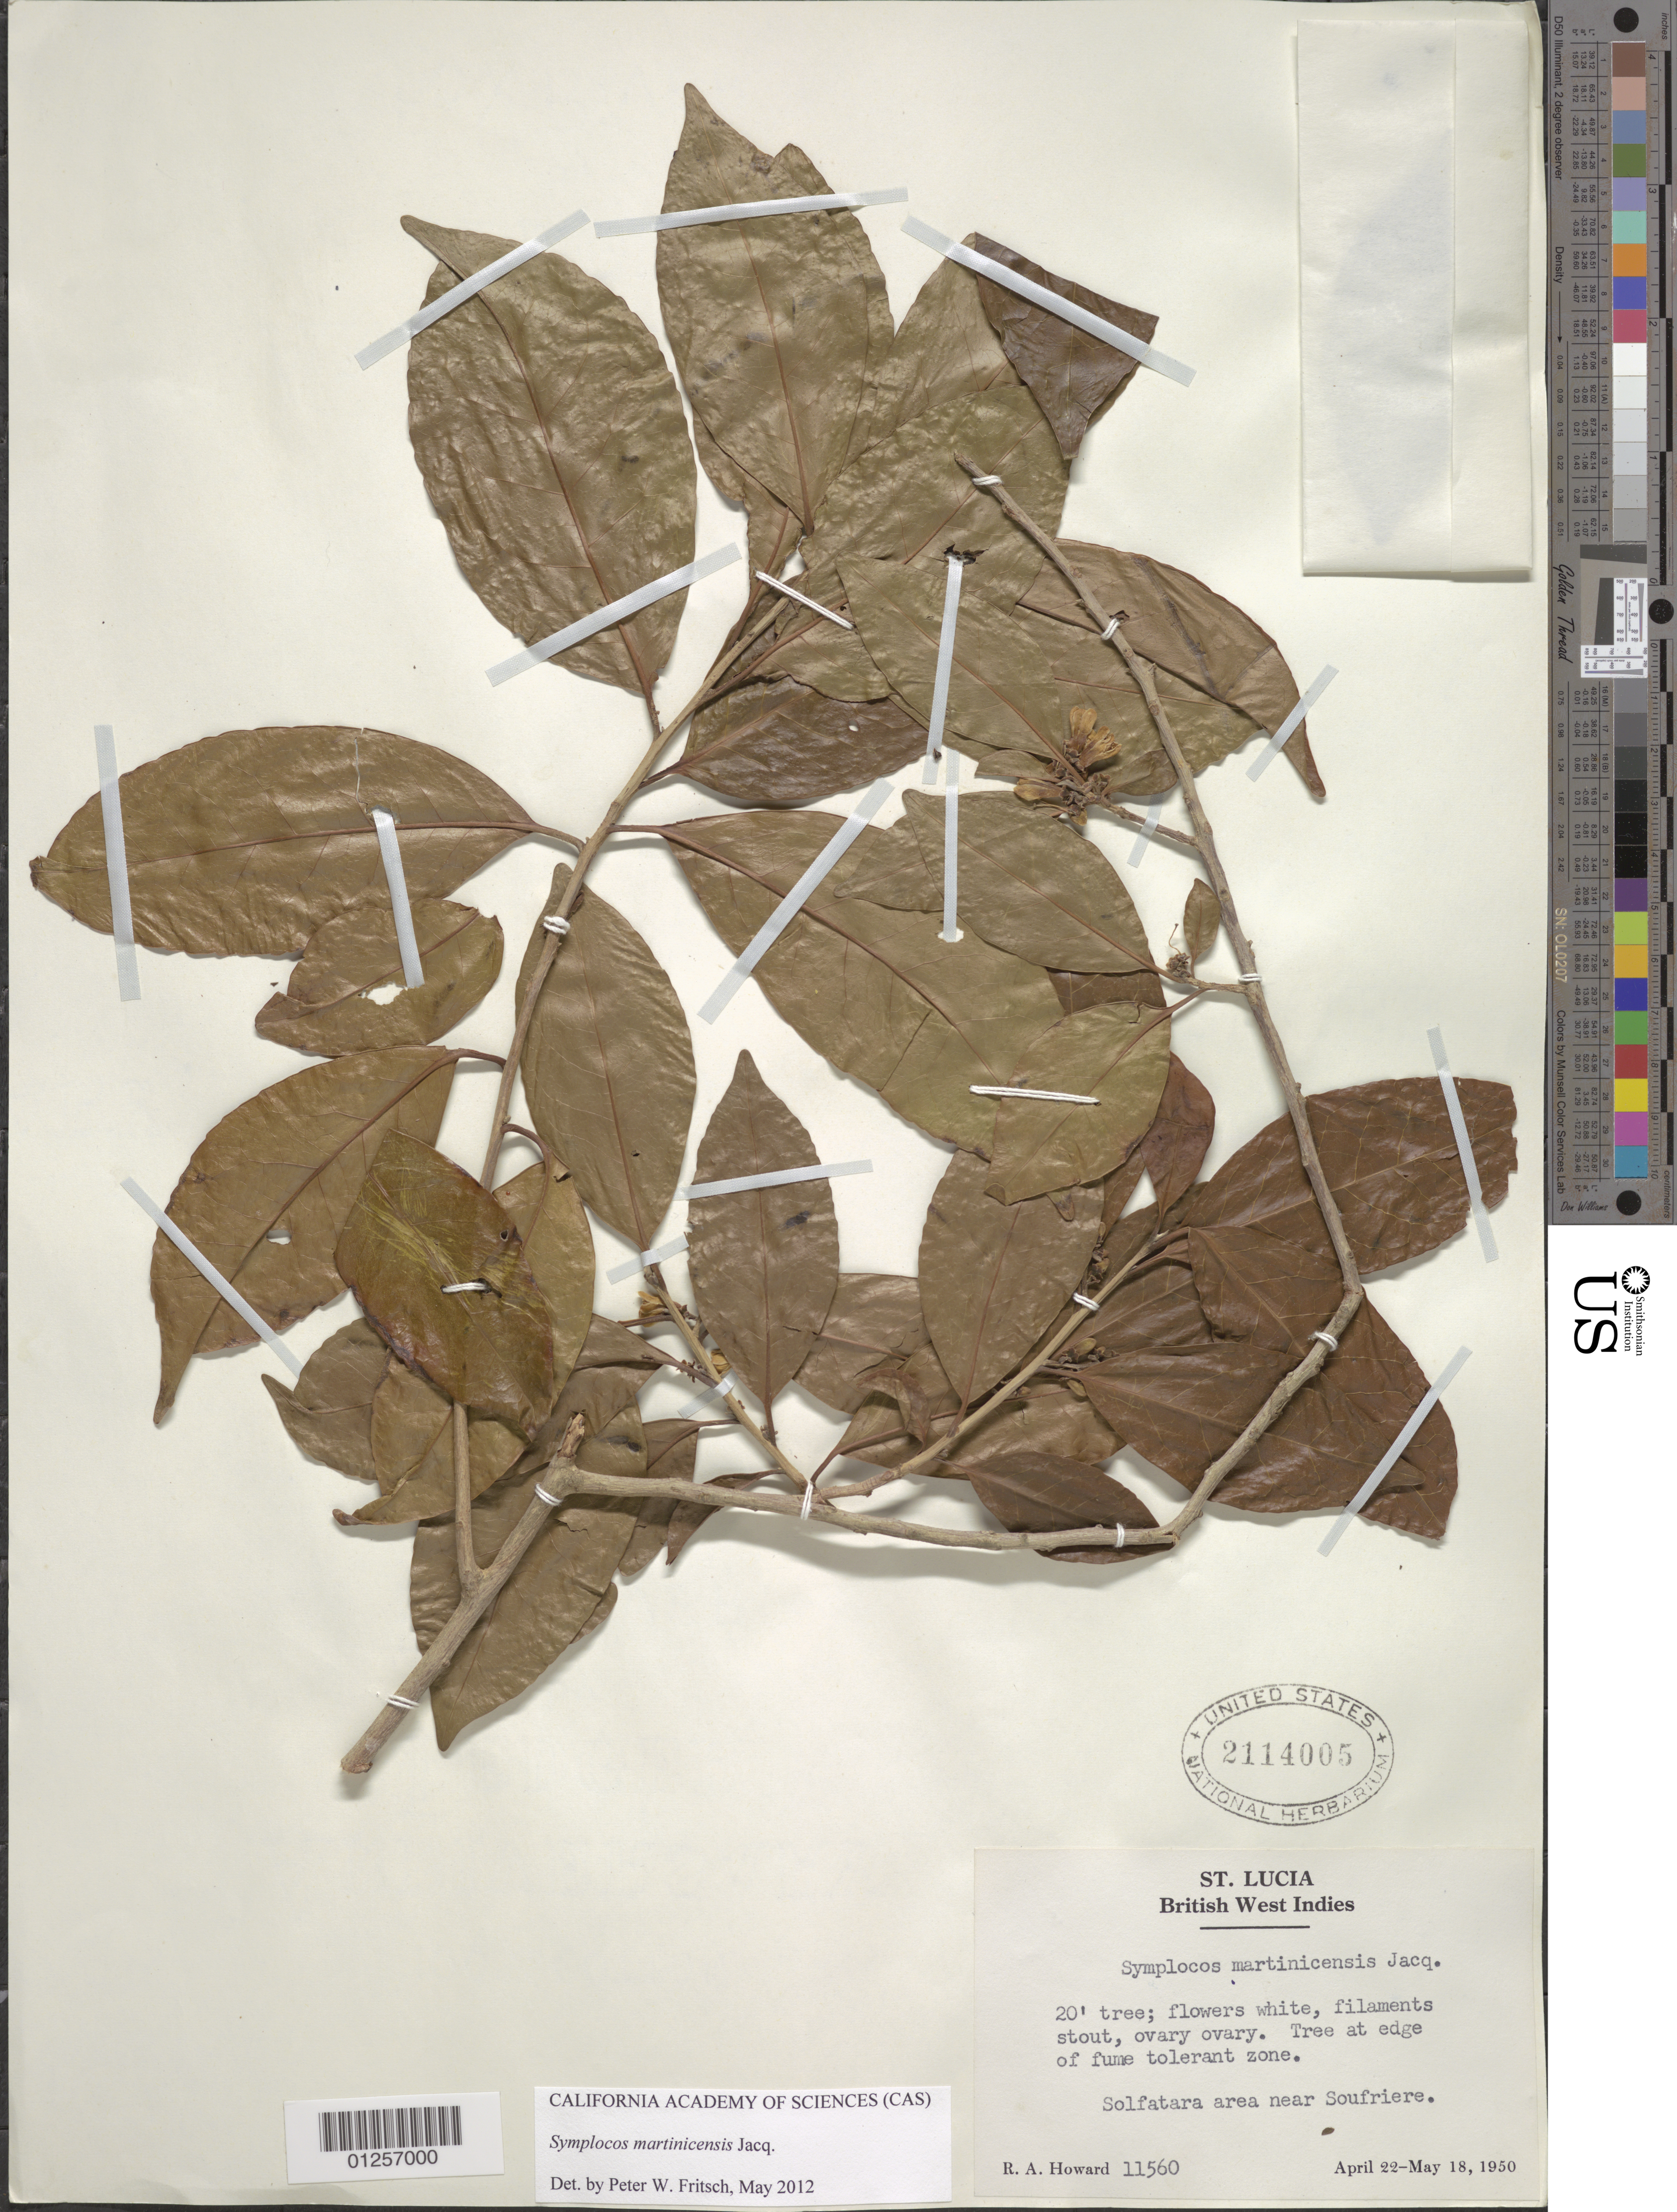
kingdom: Plantae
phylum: Tracheophyta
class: Magnoliopsida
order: Ericales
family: Symplocaceae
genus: Symplocos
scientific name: Symplocos martinicensis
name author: Jacq.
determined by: Fritsch, Peter W.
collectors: R. A. Howard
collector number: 11560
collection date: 1950-04-22/1950-05-18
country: St. Lucia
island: St. Lucia I.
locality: Solfatara area, near Soufriere.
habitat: At edge of fume tolerant zone.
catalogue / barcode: US 2114005